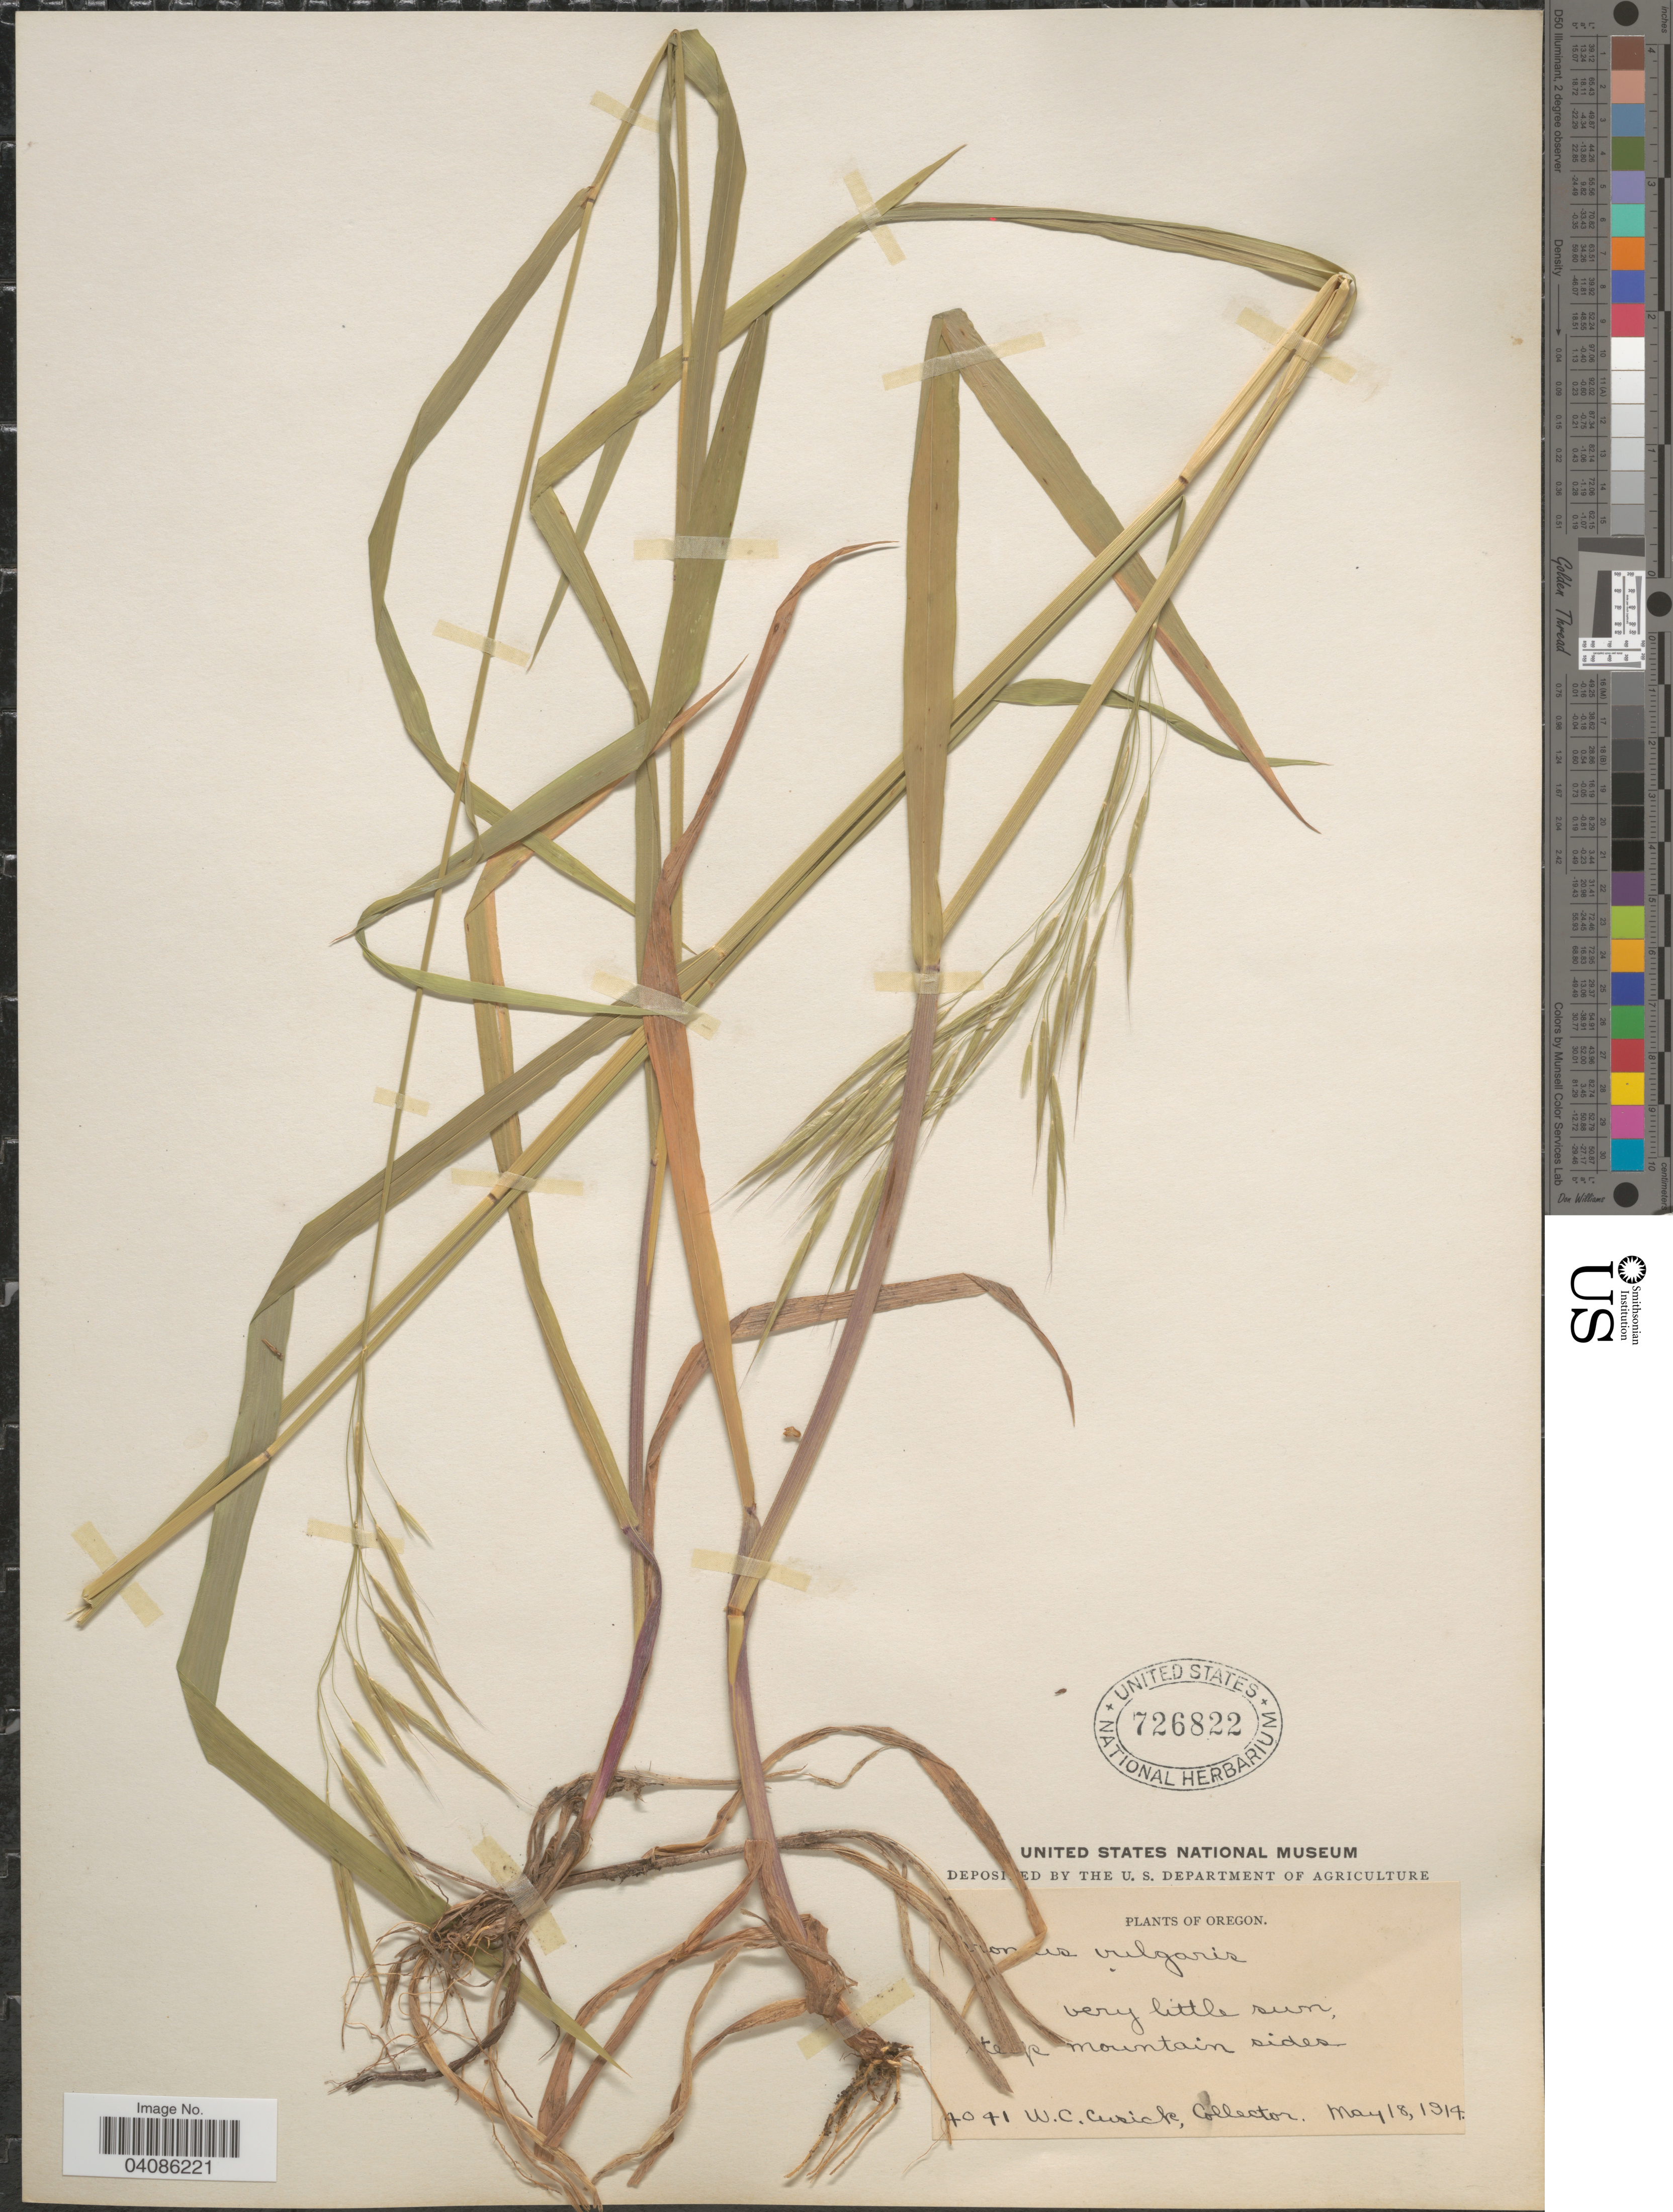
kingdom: Plantae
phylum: Tracheophyta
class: Liliopsida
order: Poales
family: Poaceae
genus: Bromus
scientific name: Bromus texensis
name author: (Shear) Hitchc.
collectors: W. C. Cusick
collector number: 4041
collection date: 1914-05-18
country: United States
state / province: Oregon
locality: Steep mountain sides.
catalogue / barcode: US 726822